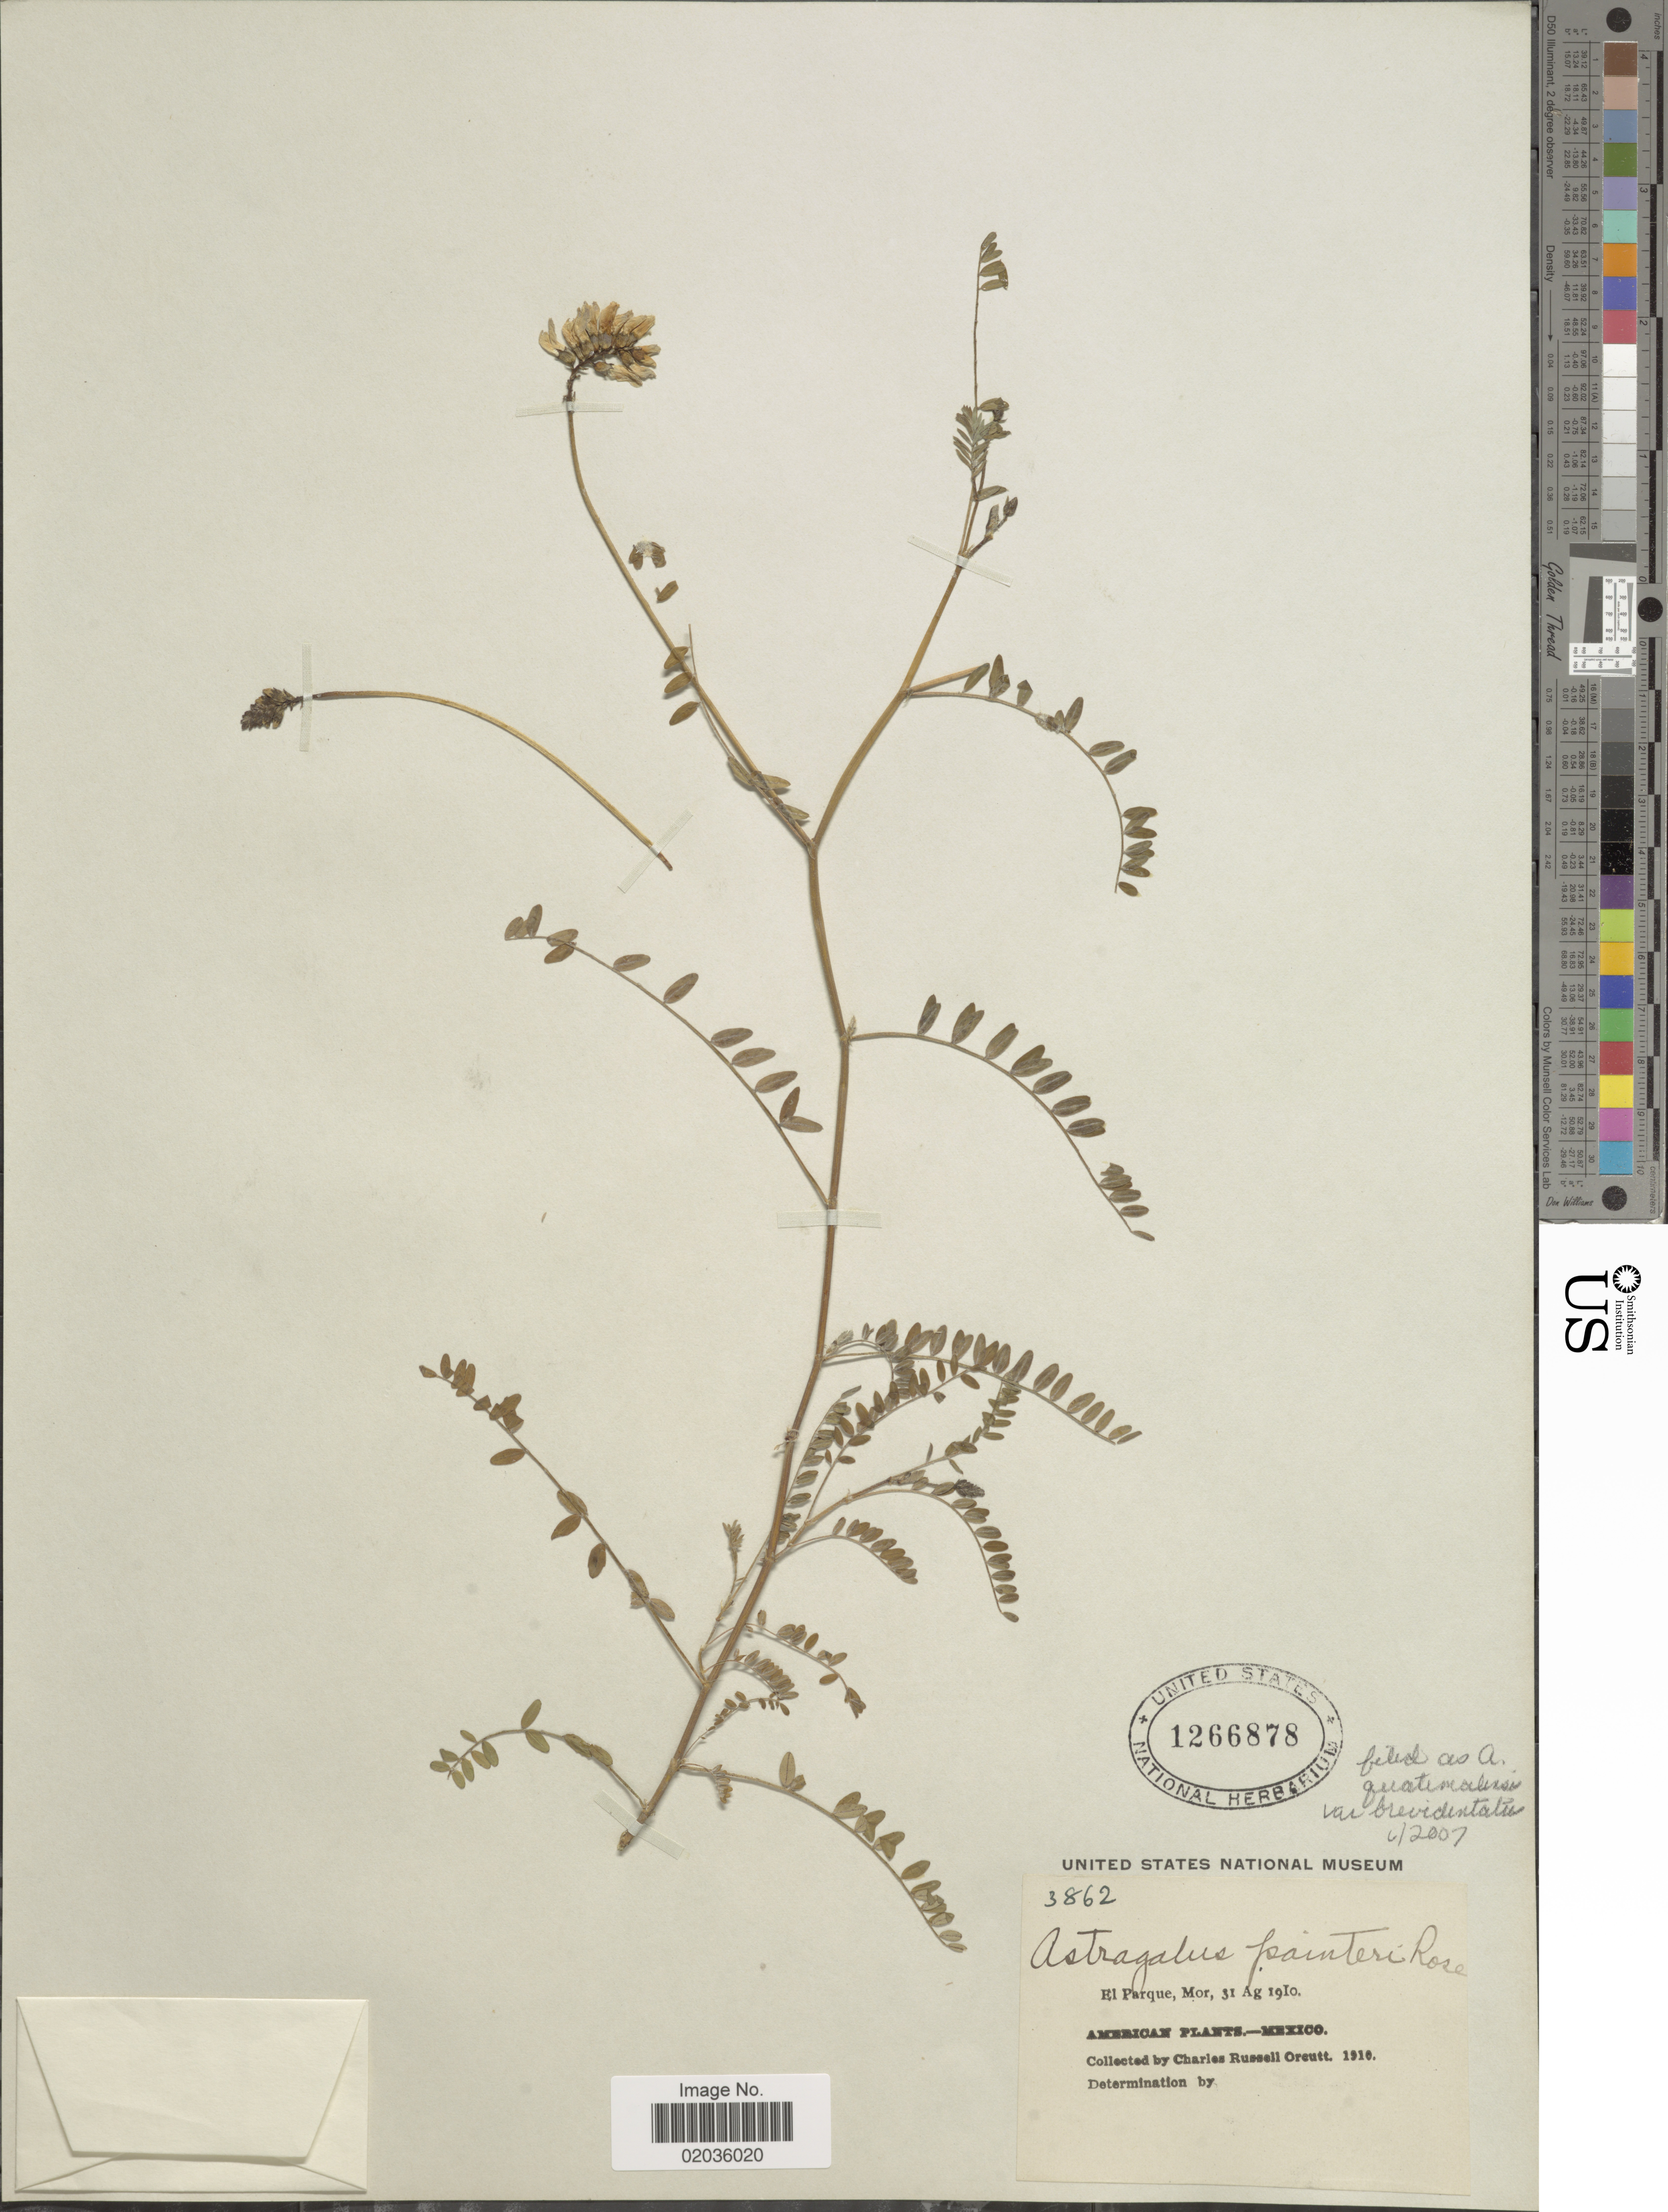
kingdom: Plantae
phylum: Tracheophyta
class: Magnoliopsida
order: Fabales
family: Fabaceae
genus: Astragalus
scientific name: Astragalus guatemalensis var. brevidentatus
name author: (Hemsl.) Barneby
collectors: C. R. Orcutt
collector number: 3862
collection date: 1910-08-31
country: Mexico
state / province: Morelos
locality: El Parque, Mor. American, Mexico.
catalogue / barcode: US 1266878